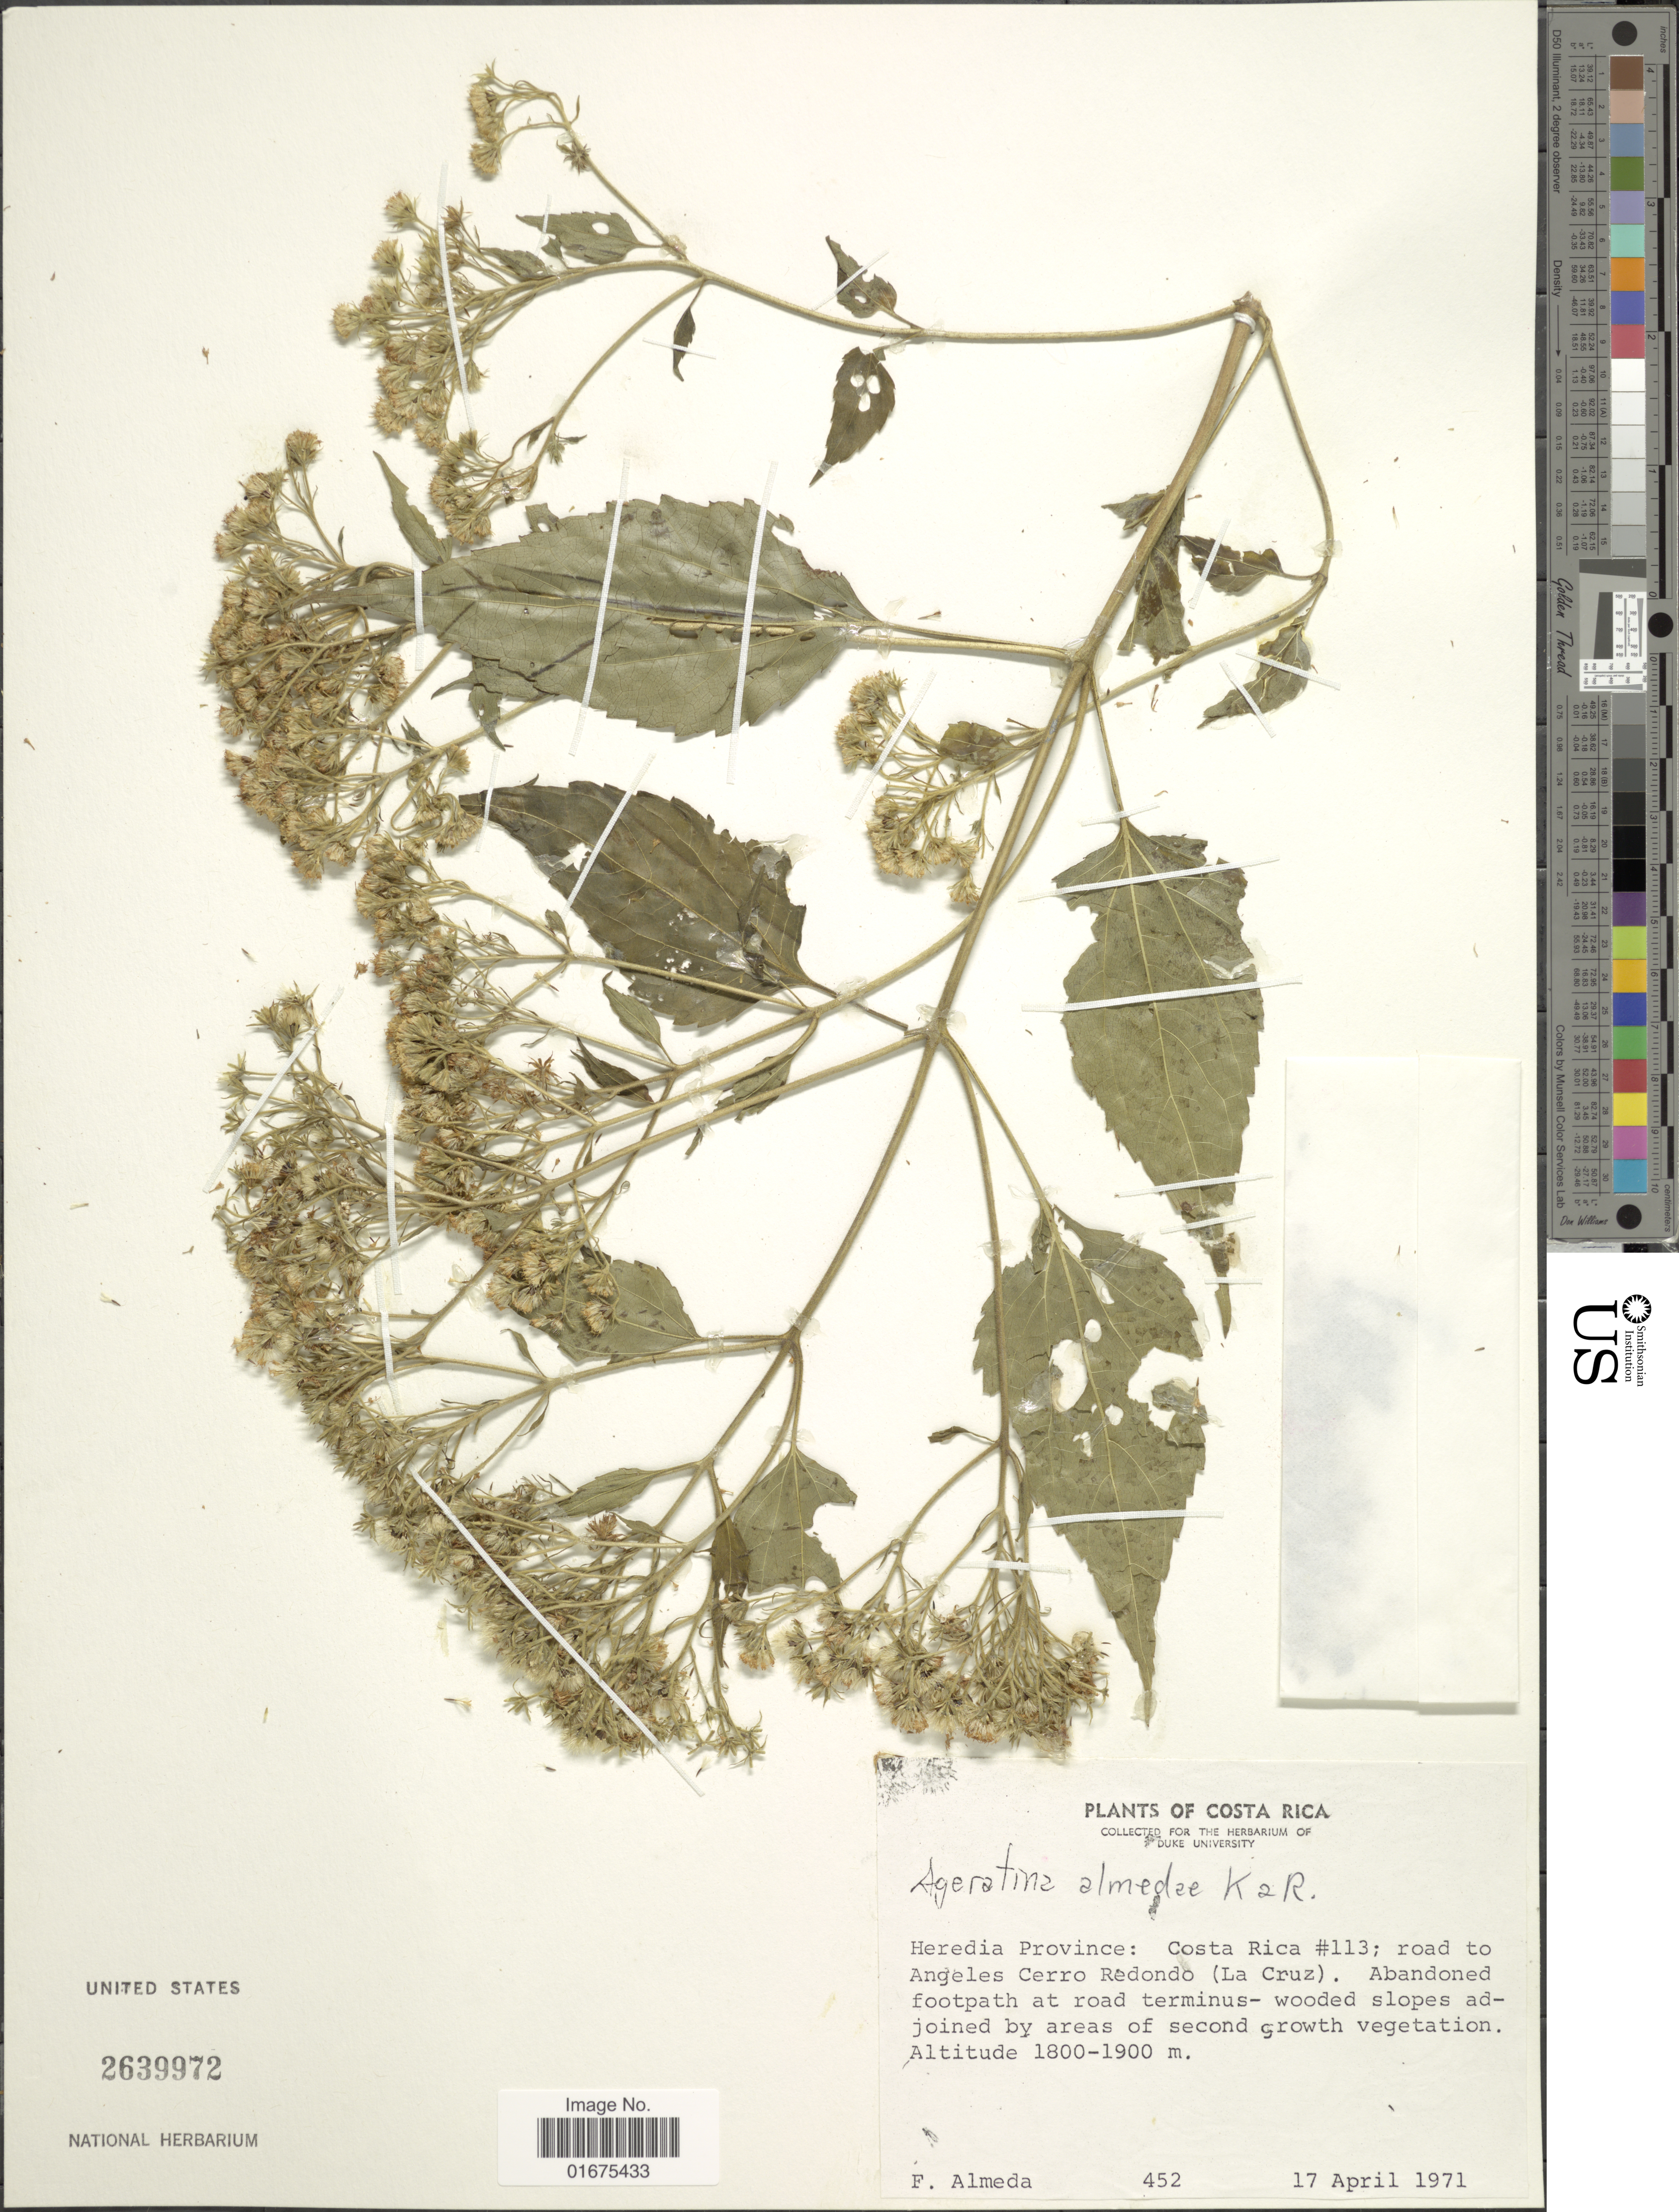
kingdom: Plantae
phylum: Tracheophyta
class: Magnoliopsida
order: Asterales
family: Asteraceae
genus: Ageratina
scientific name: Ageratina almedae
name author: R.M. King & H. Rob.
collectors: F. Almeda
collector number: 452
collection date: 1971-04-17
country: Costa Rica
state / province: Heredia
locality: Costa Rica #113; road to Angeles Cerro Redondo (La Cruz)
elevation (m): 1800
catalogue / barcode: US 2639972